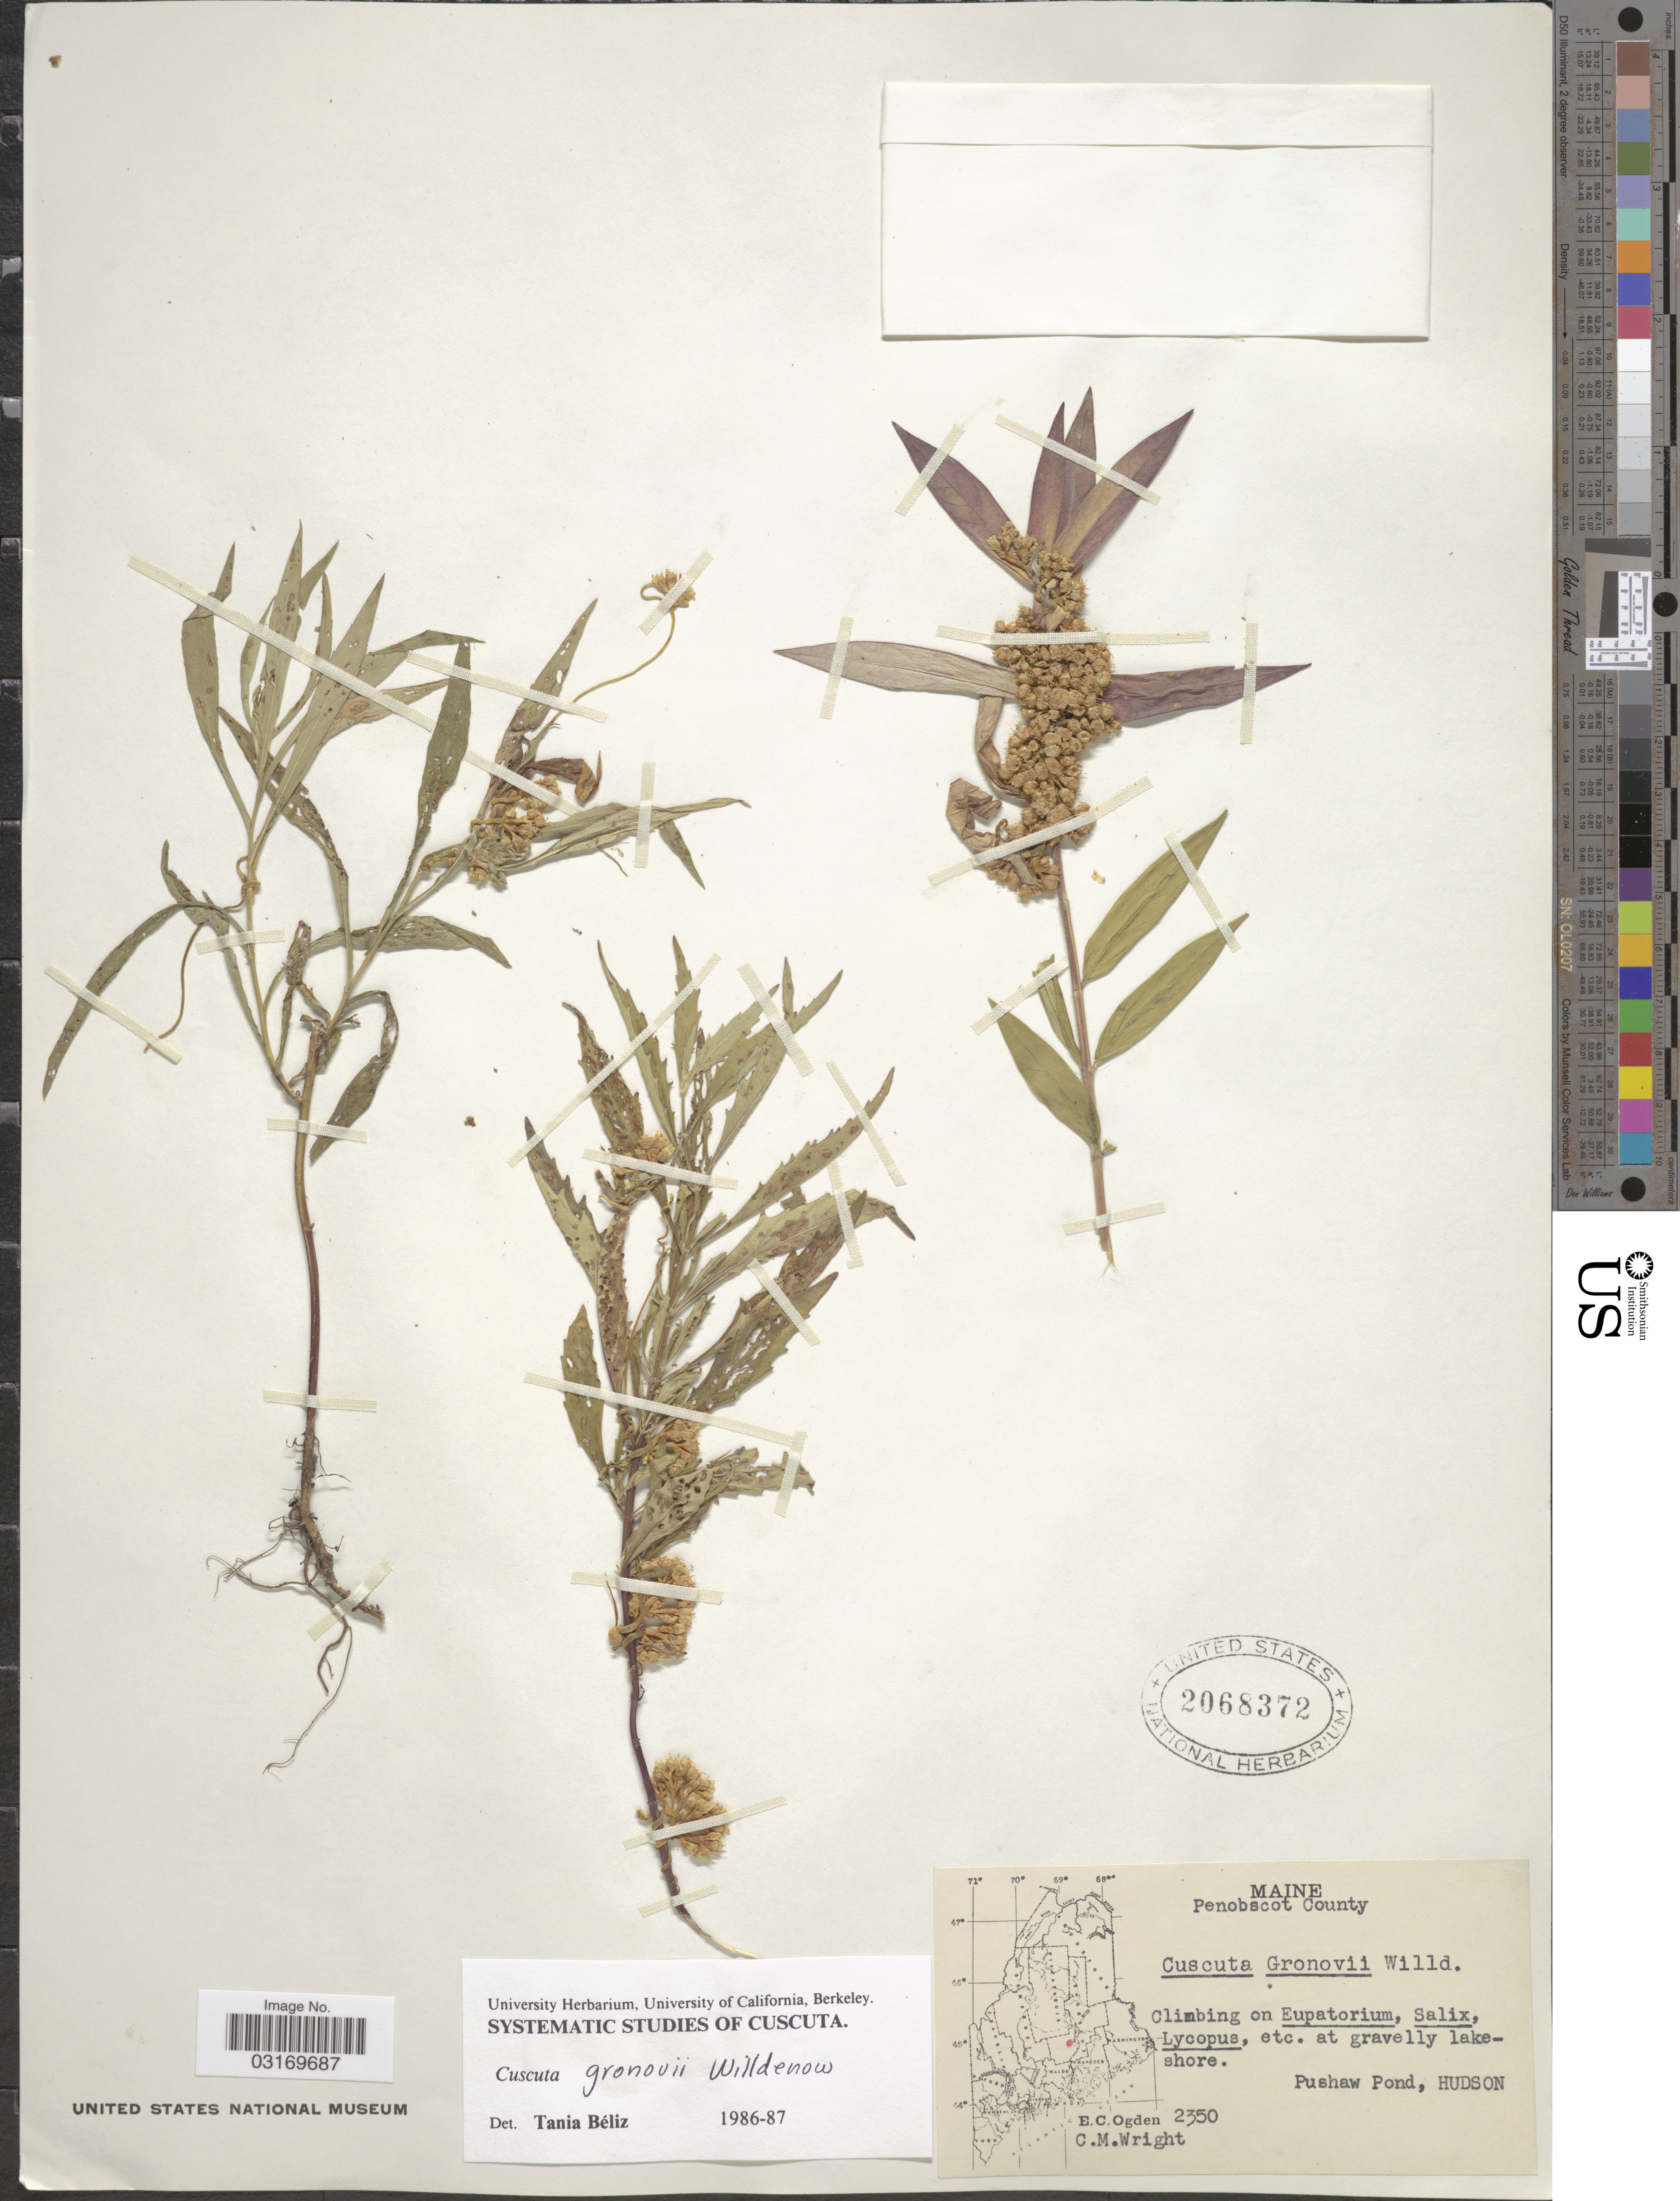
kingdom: Plantae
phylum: Tracheophyta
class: Magnoliopsida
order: Solanales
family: Convolvulaceae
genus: Cuscuta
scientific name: Cuscuta gronovii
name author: Willd. ex Schult.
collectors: E. Ogden & C. Wright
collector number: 2350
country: United States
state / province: Maine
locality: Penobscot County. Pushaw Pond, Hudson.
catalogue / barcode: US 2068372